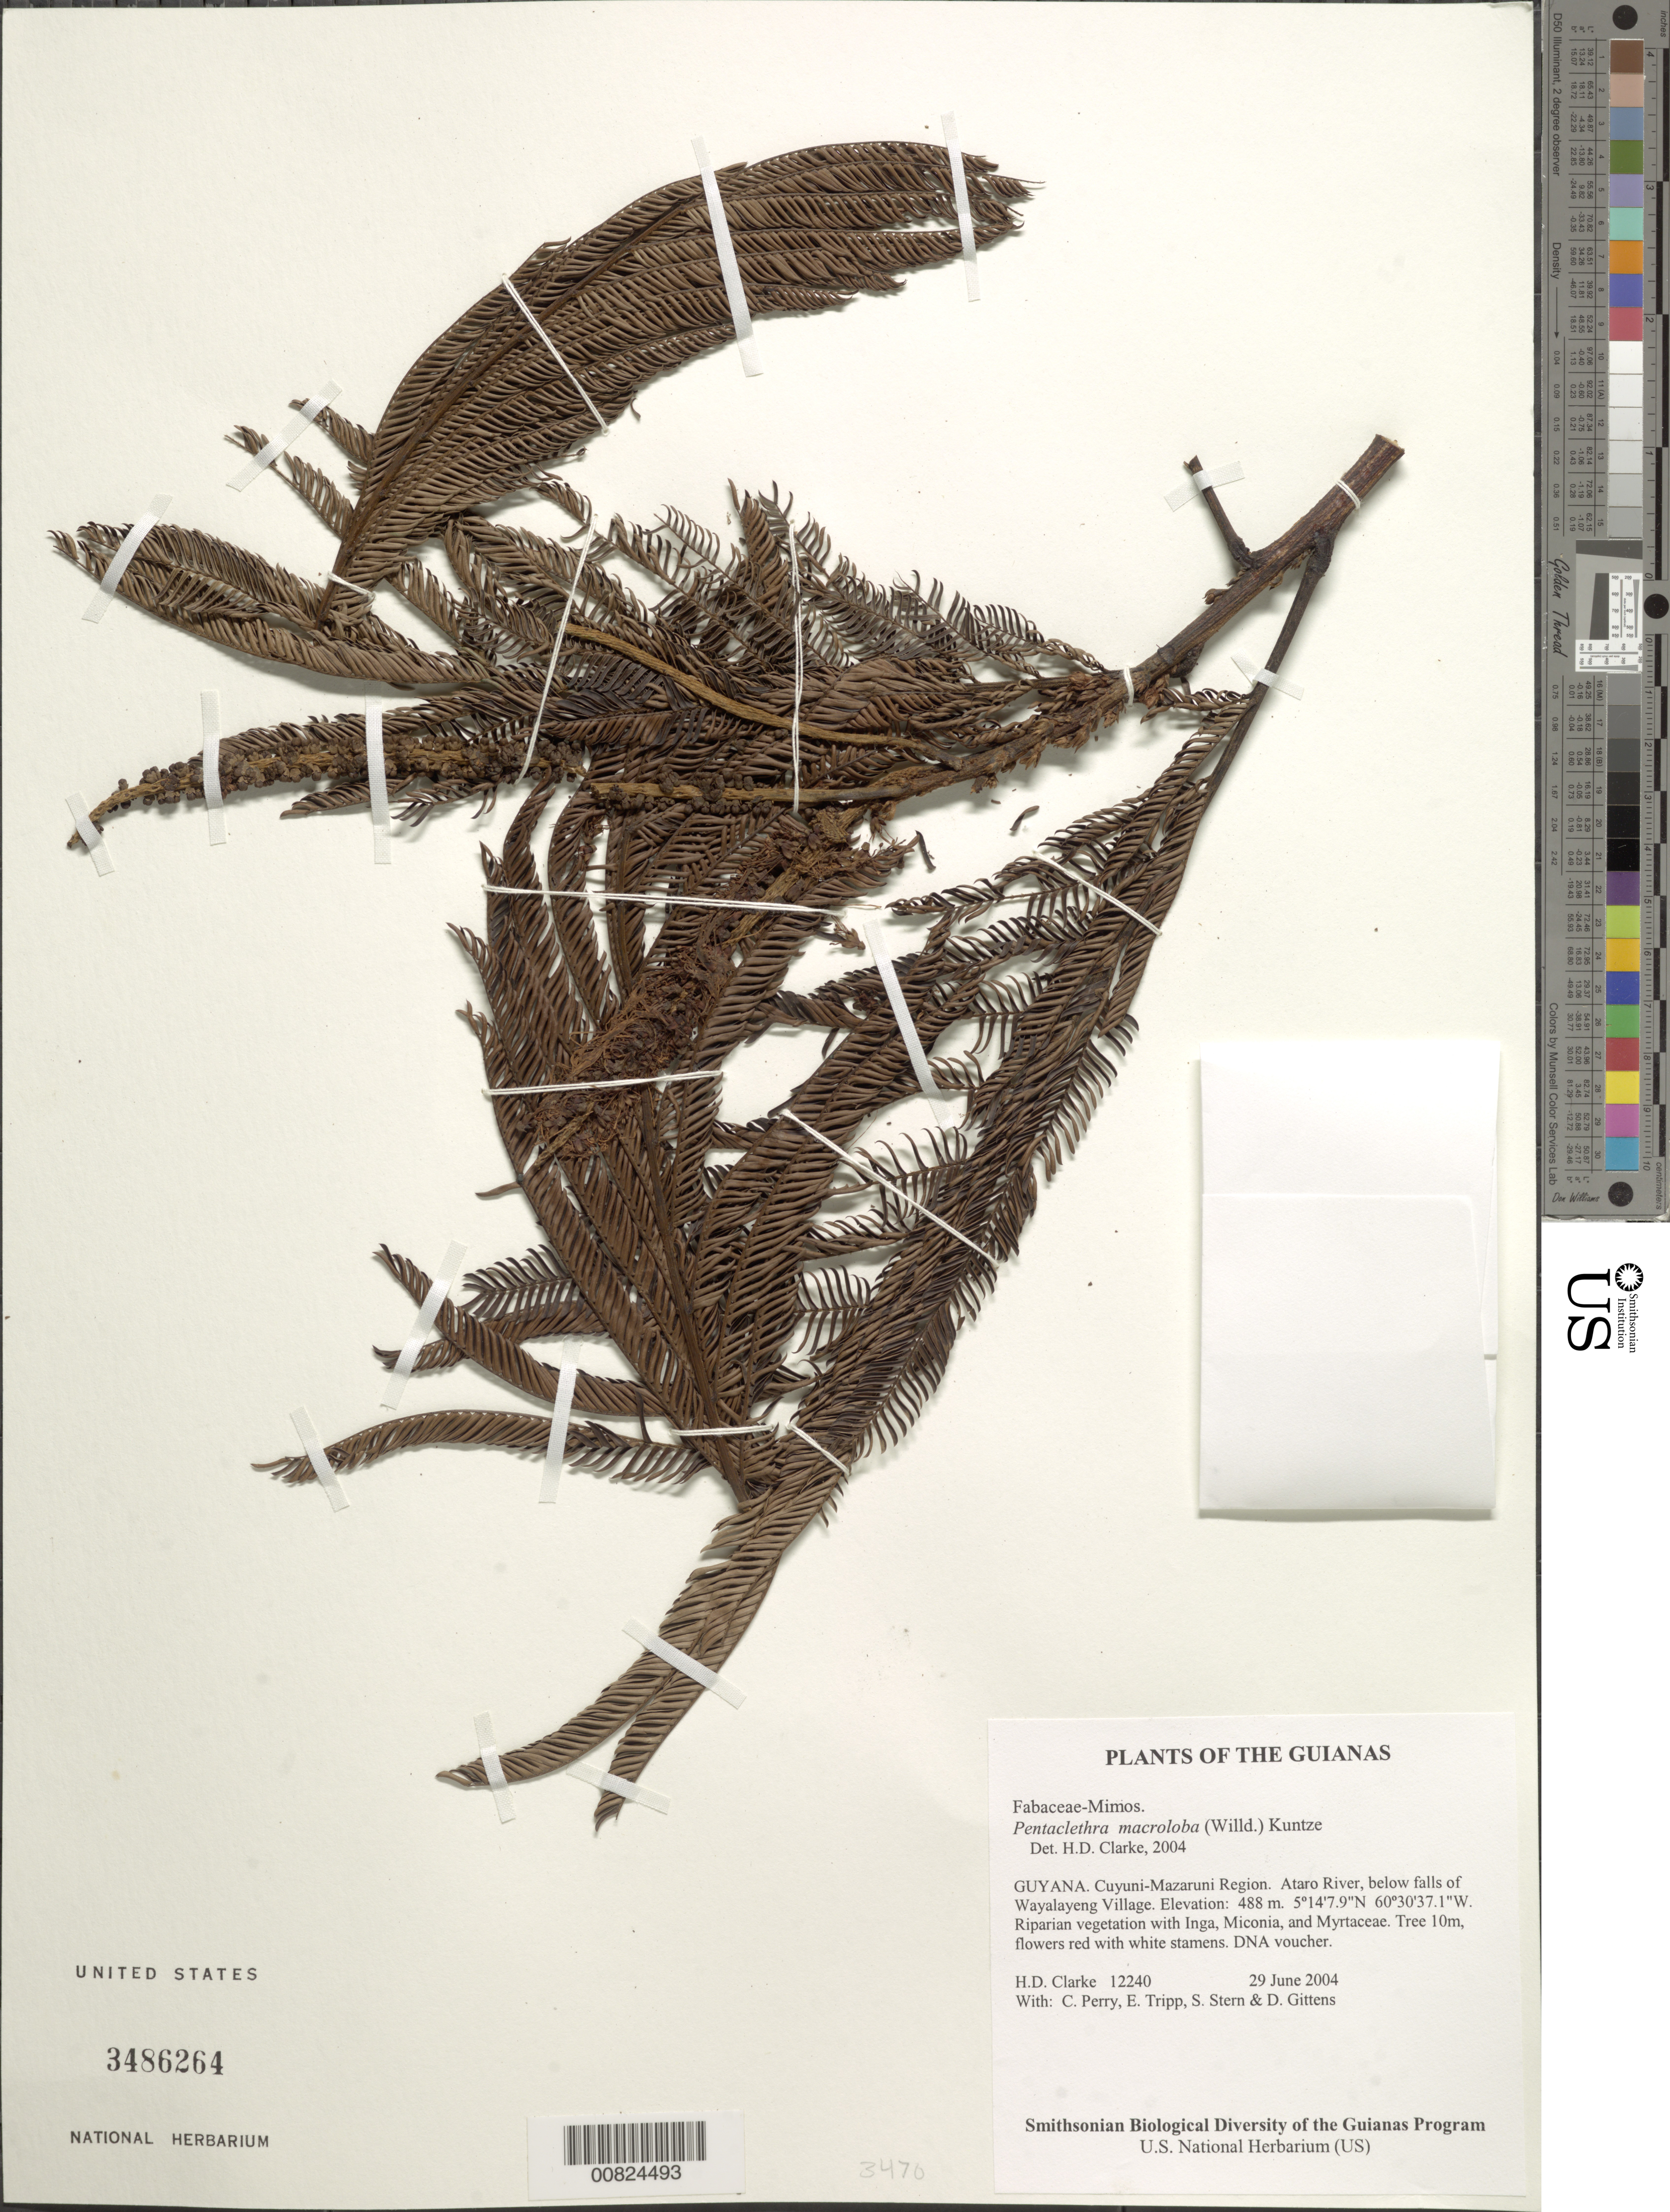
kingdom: Plantae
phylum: Tracheophyta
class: Magnoliopsida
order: Fabales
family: Fabaceae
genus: Pentaclethra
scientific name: Pentaclethra macroloba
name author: (Willd.) Kuntze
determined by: Clarke, H. D., University of North Carolina (Asheville)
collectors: H. D. Clarke, C. Perry, E. Tripp, S. R. Stern & D. Gittens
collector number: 12240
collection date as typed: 29 June 2004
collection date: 2004-06-29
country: Guyana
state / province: Cuyuni-Mazaruni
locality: Ataro River, below falls of Wayalayeng Village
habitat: Riparian vegetation with Inga, Miconia, and Myrtaceae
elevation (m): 488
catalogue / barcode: US 3486264